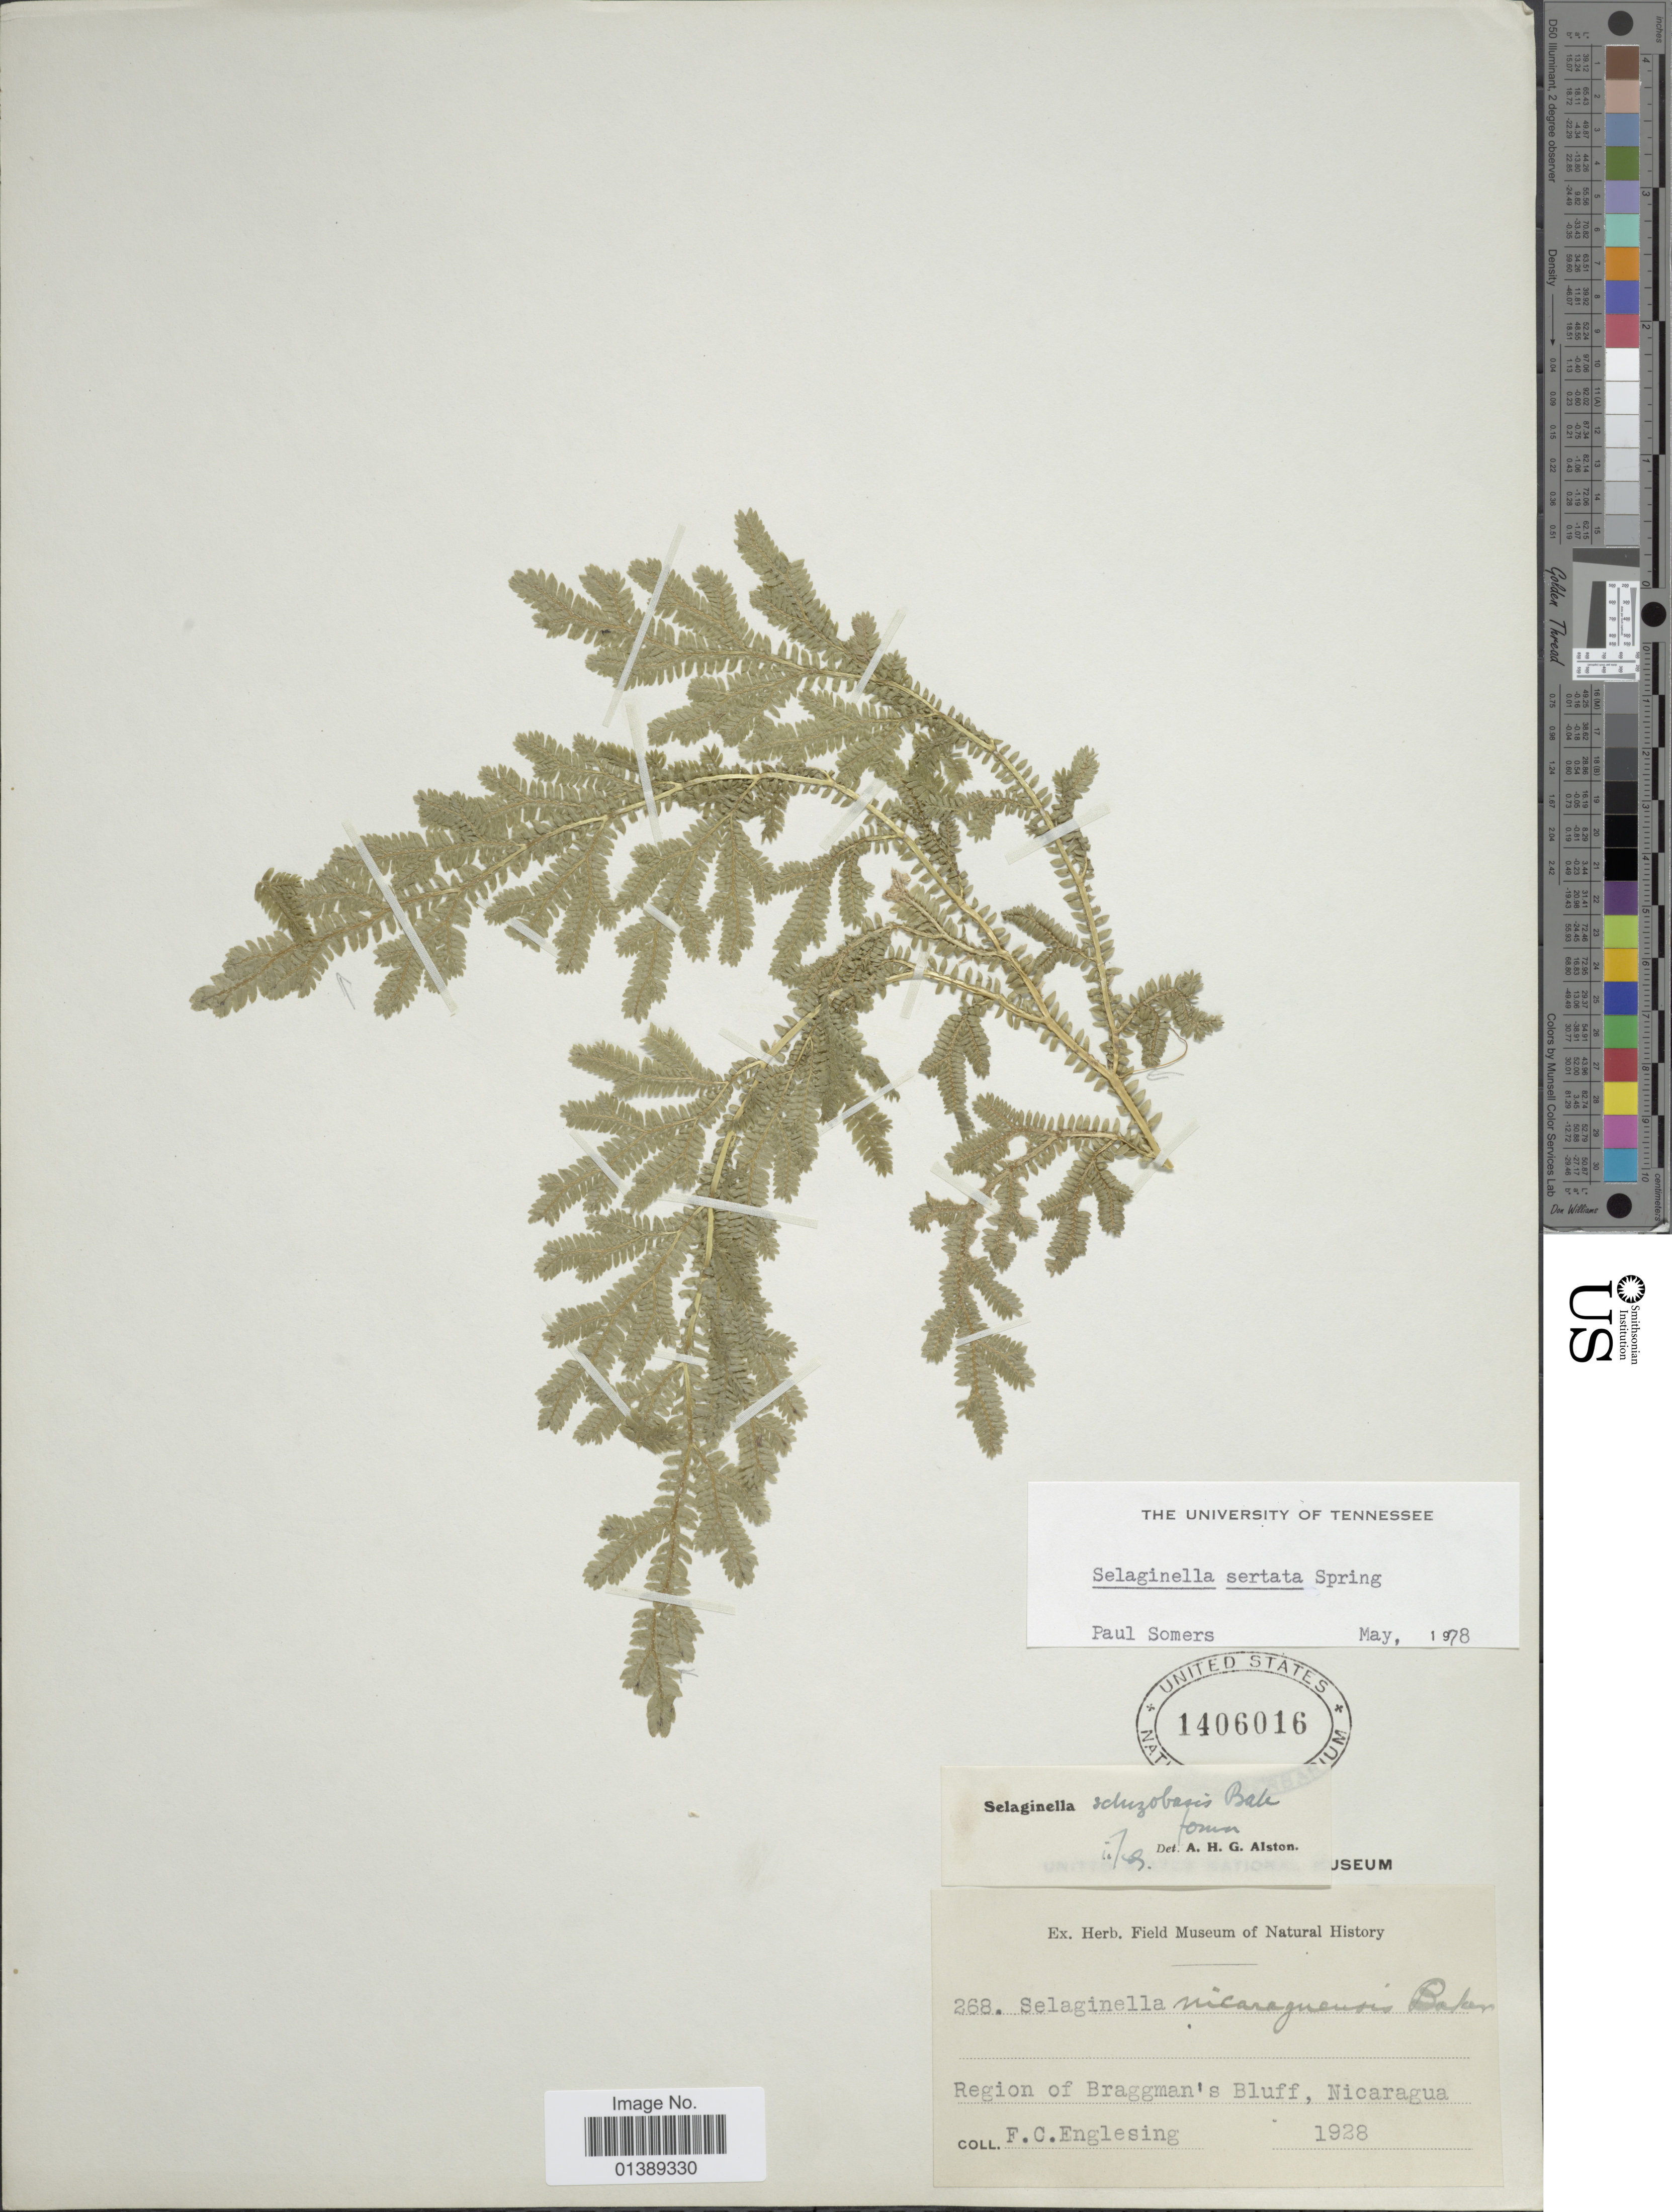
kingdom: Plantae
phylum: Tracheophyta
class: Lycopodiopsida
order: Selaginellales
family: Selaginellaceae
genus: Selaginella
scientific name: Selaginella sertata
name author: Spring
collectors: F. Englesing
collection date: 1928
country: Nicaragua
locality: Region of Braggman's Bluff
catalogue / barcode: US 1406016